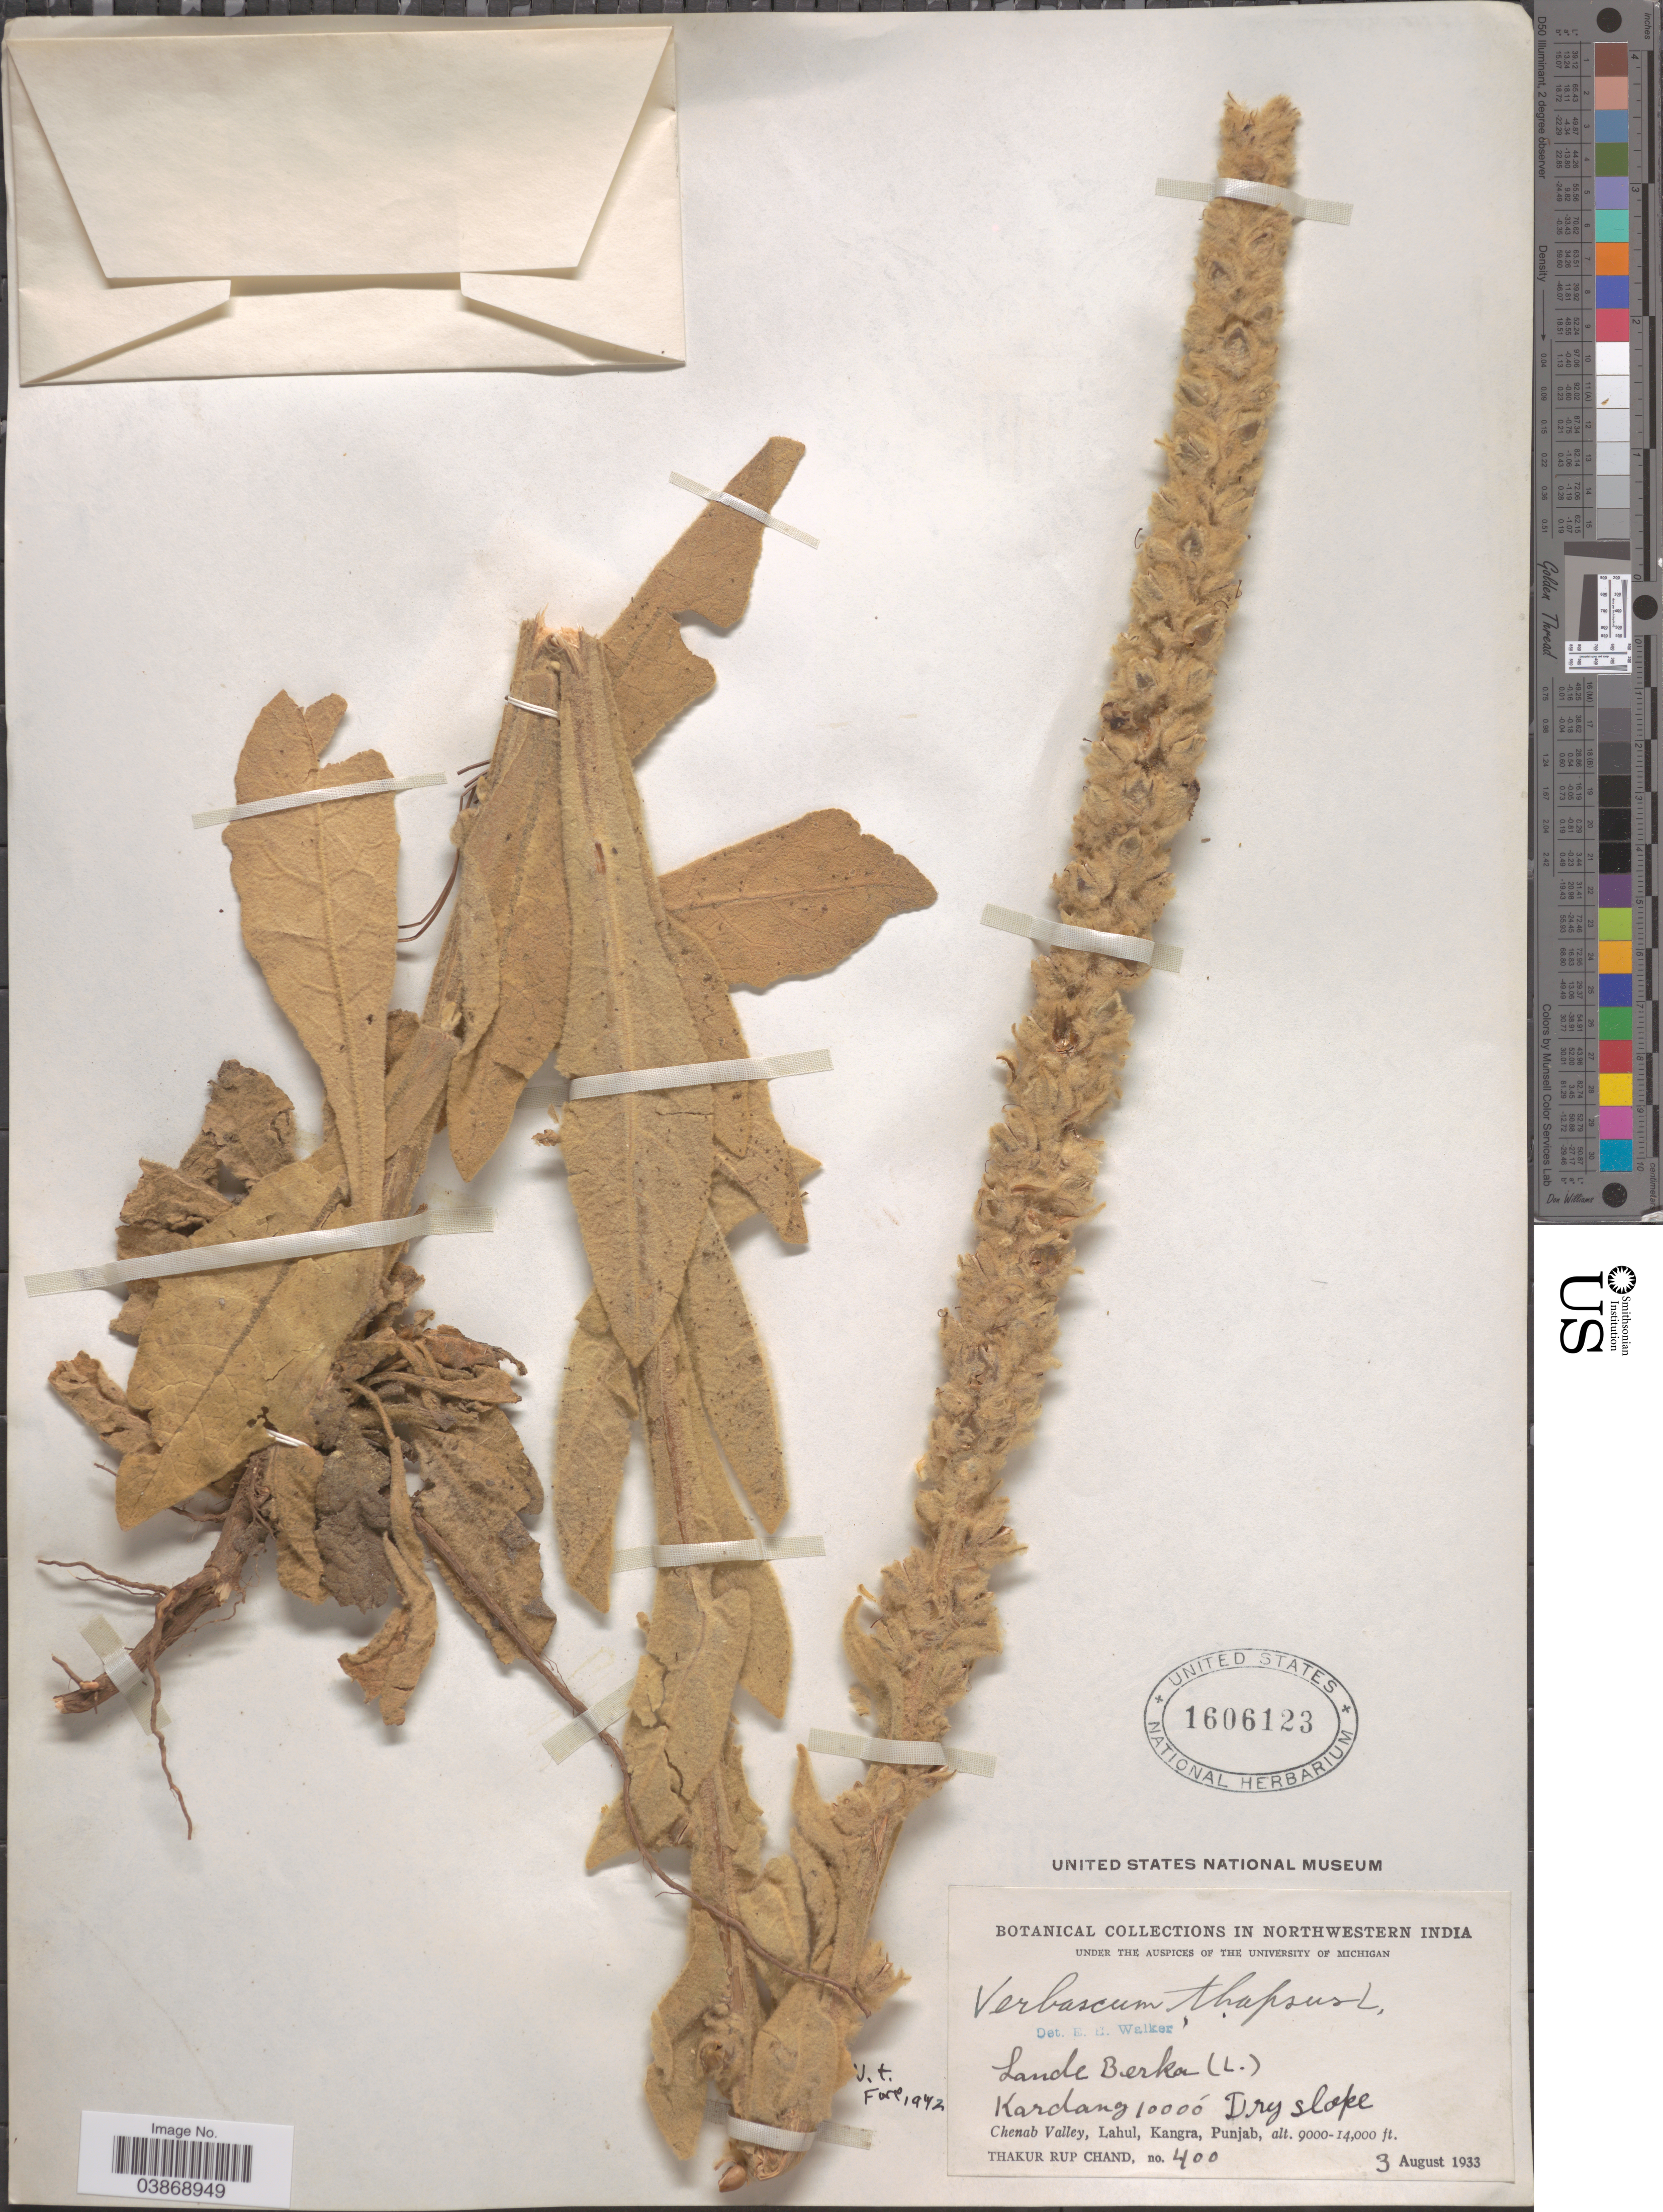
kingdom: Plantae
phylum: Tracheophyta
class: Magnoliopsida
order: Lamiales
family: Scrophulariaceae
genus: Verbascum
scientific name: Verbascum thapsus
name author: L.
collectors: T. R. Chand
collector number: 400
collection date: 1933-08-03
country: India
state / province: Punjab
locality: Northwestern India. Lande Berka (L.). Kardang. Dry slope. Chenab Valley, Lahul, Kangra.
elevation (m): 3048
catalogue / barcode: US 1606123